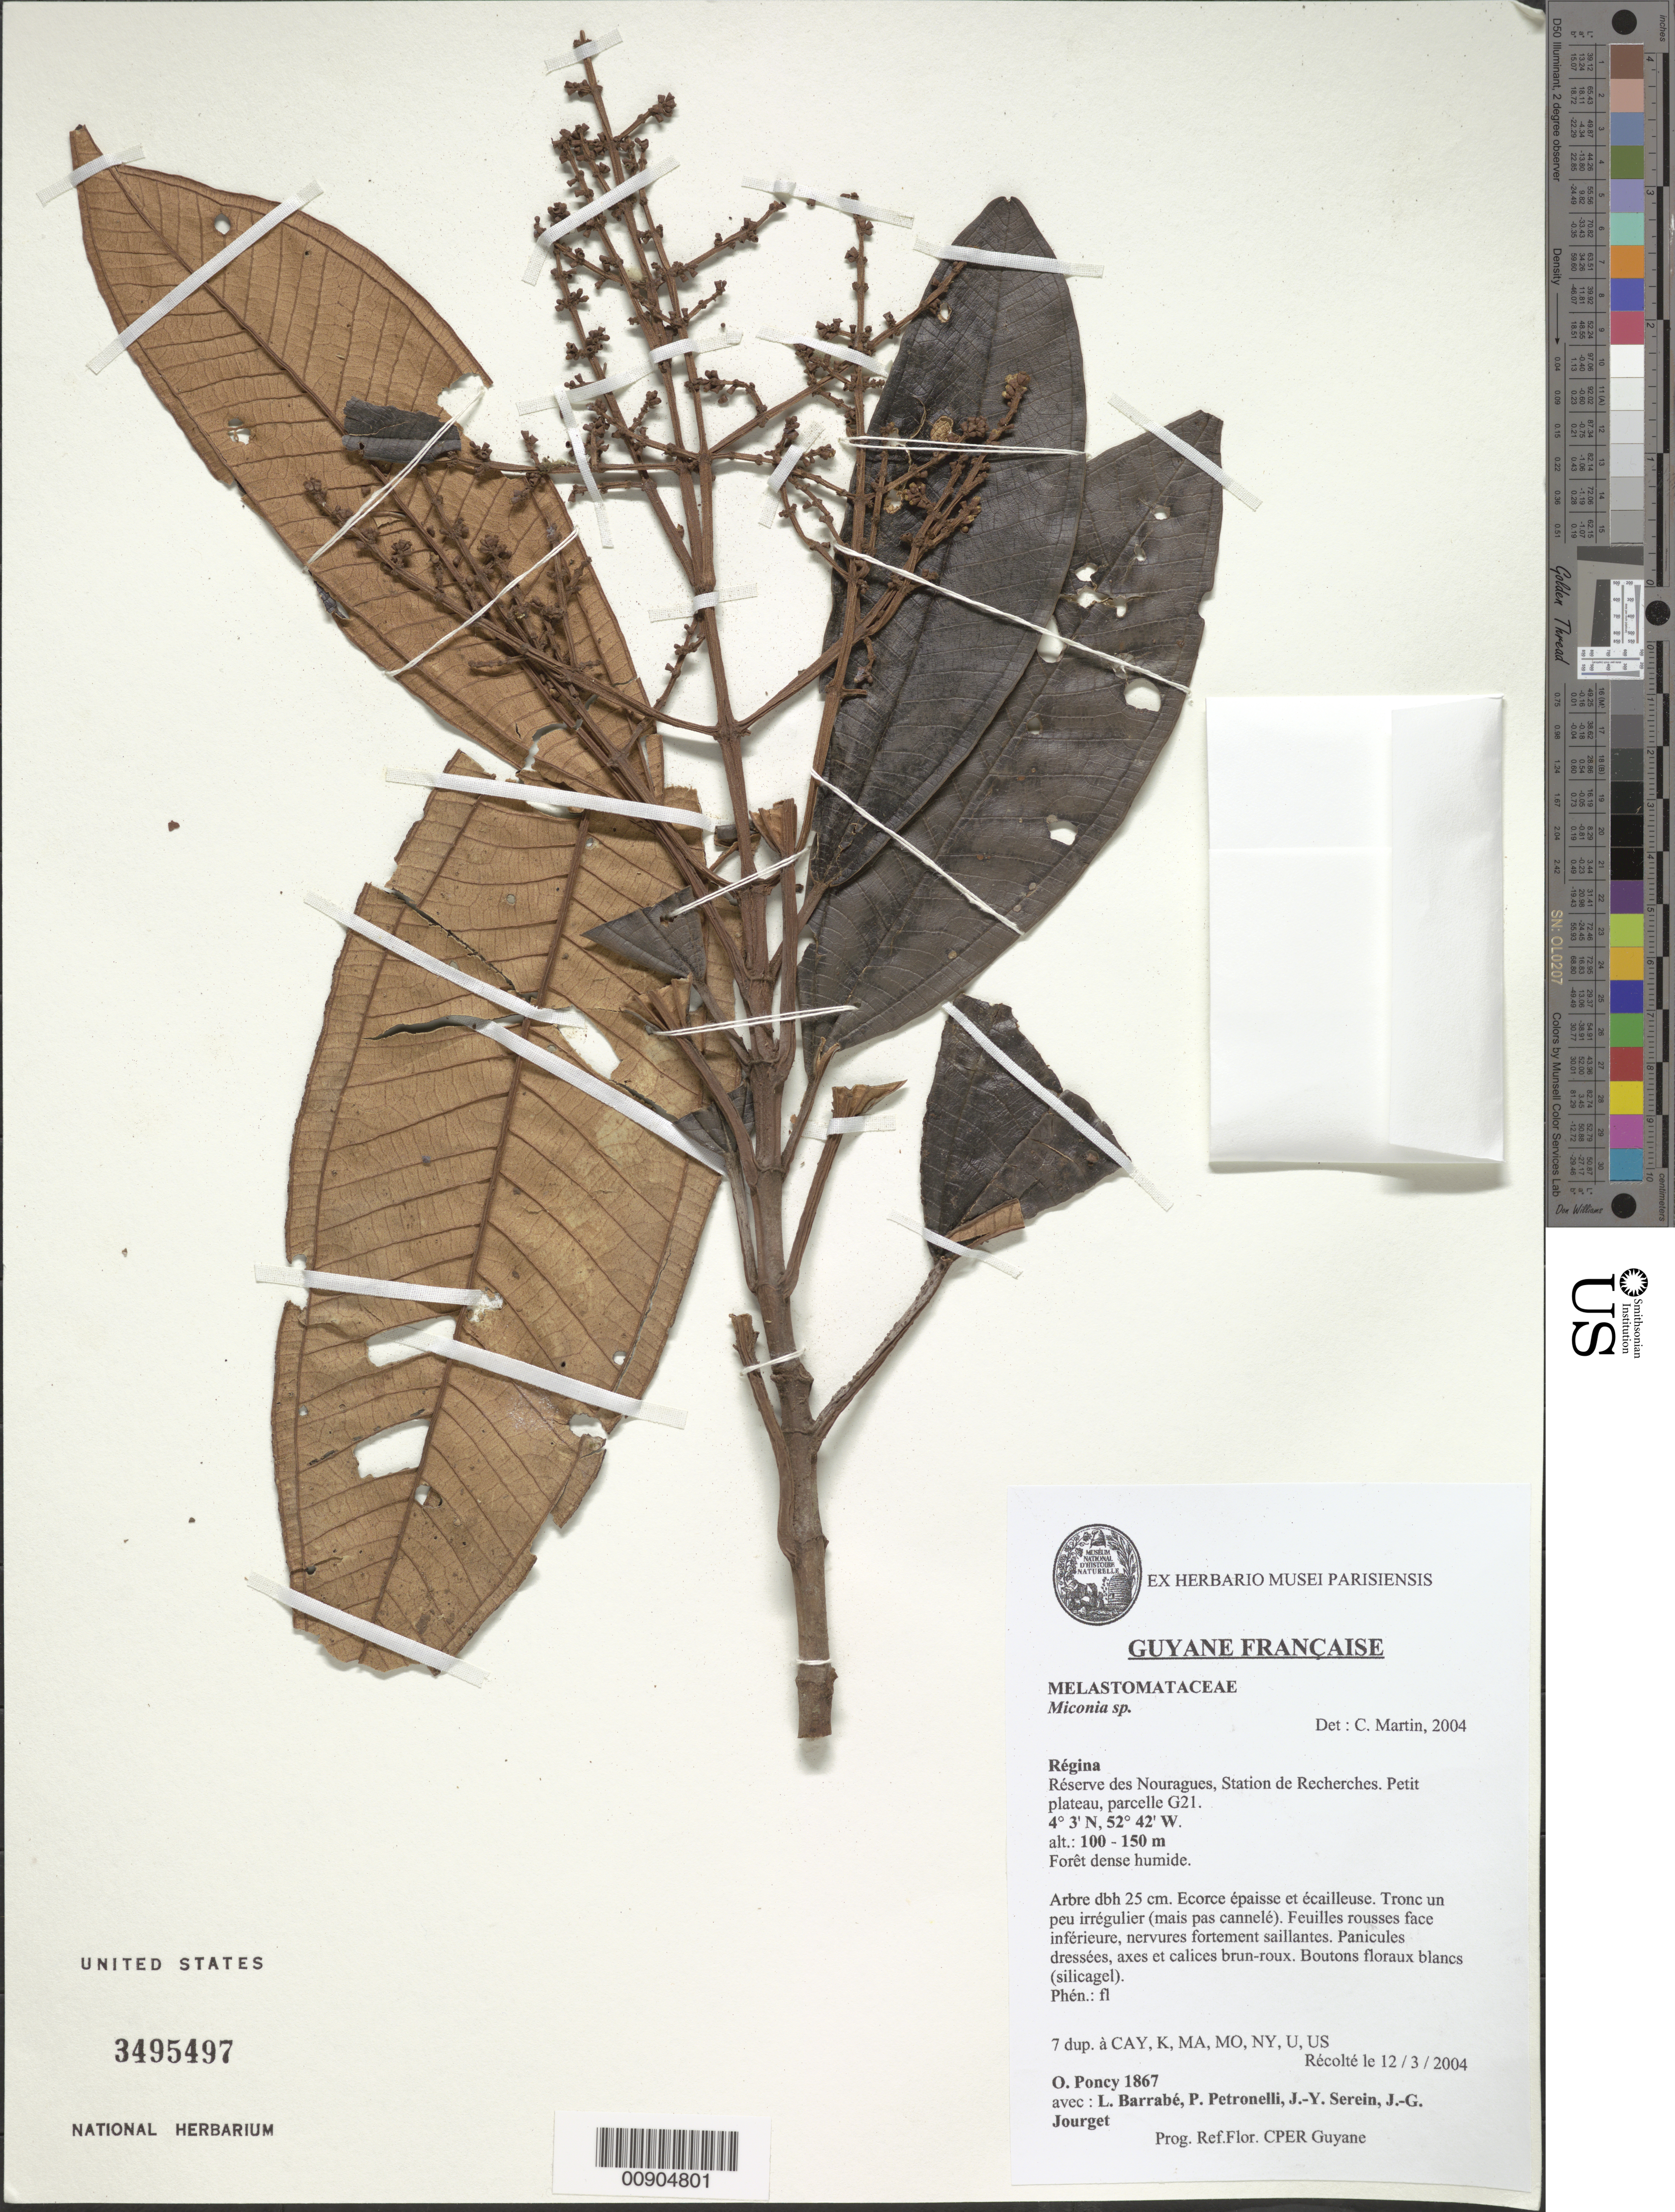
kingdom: Plantae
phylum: Tracheophyta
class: Magnoliopsida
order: Myrtales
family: Melastomataceae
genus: Miconia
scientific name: Miconia sp.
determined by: Martin, C. V.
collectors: O. Poncy, L. Barrabé, P. Petronelli, J. Serein & J. Jourget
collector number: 1867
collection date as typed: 12-Mar-04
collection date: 2004-03-12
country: French Guiana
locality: Régina, Réserve des Nouragues, Station de Recherches. Petit plateau, parcelle G21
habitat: Forêt dense humide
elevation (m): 100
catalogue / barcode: US 3495497